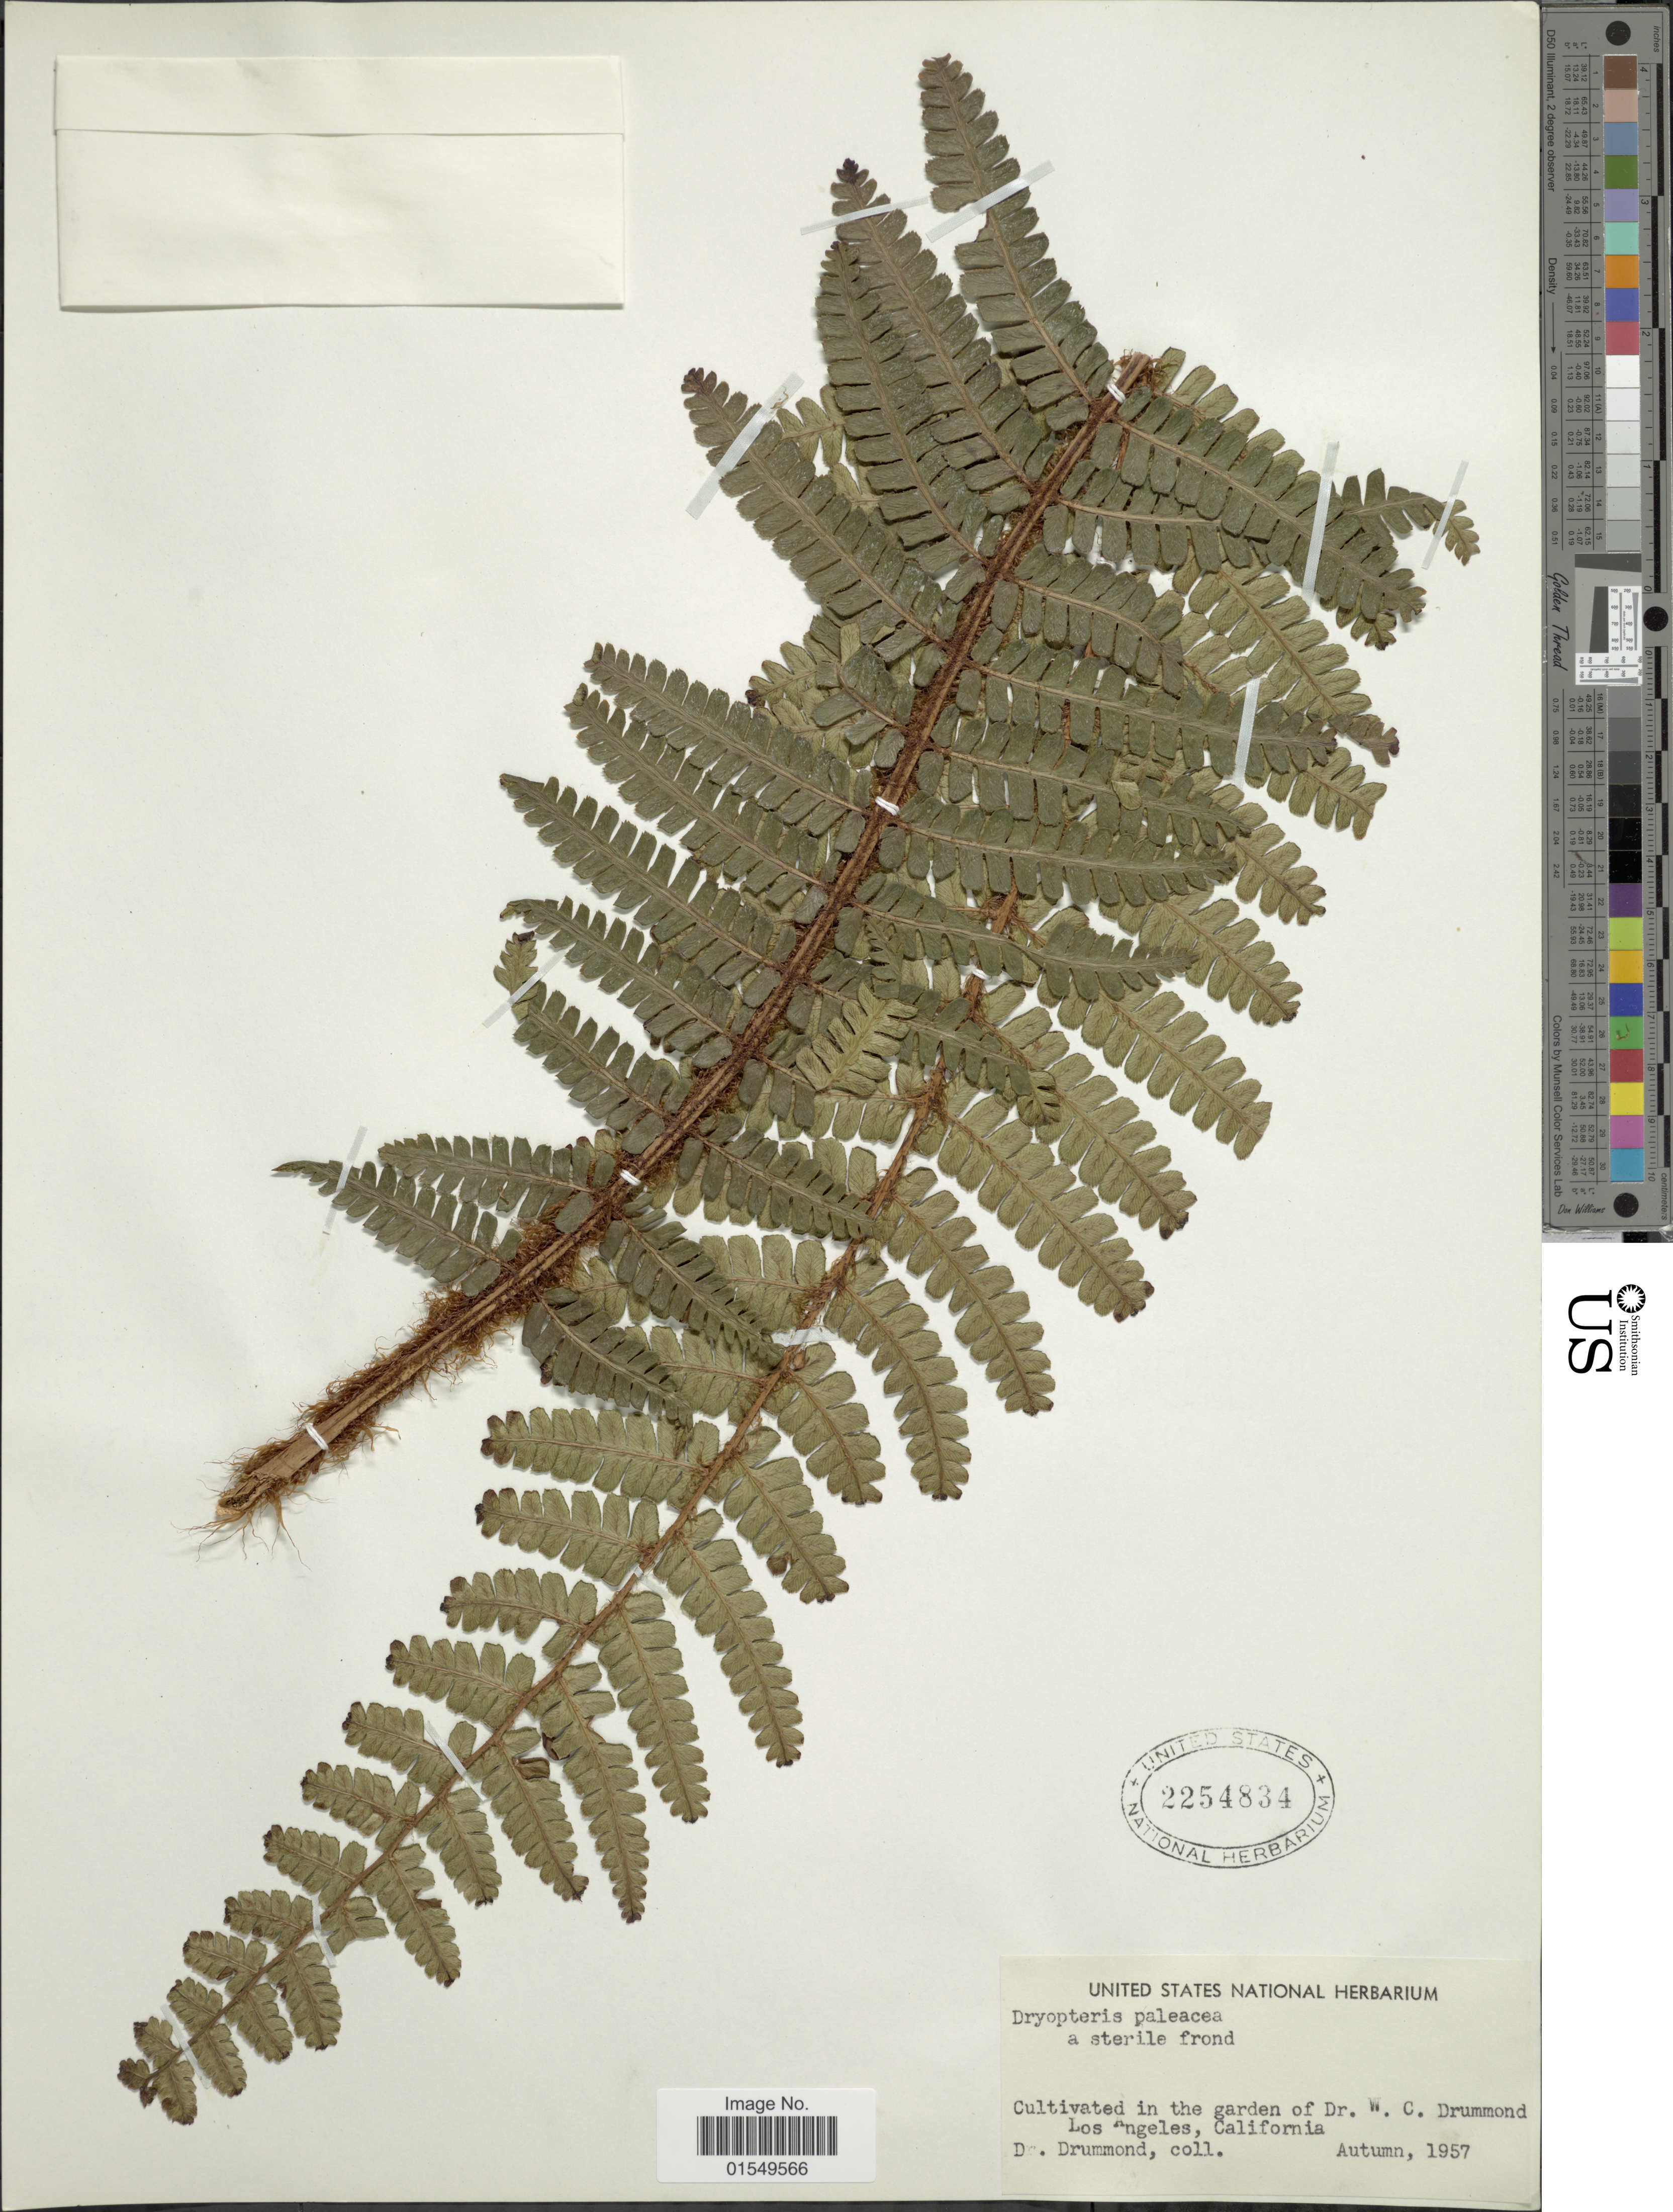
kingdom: Plantae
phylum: Tracheophyta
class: Polypodiopsida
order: Polypodiales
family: Dryopteridaceae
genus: Dryopteris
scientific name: Dryopteris wallichiana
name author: (Spreng.) Hyl.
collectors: Drummond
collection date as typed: Autumn 1957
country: United States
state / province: California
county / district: Los Angeles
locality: Garden of Dr. W. C. Drummond, Los Angeles, California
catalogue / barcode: US 2254834